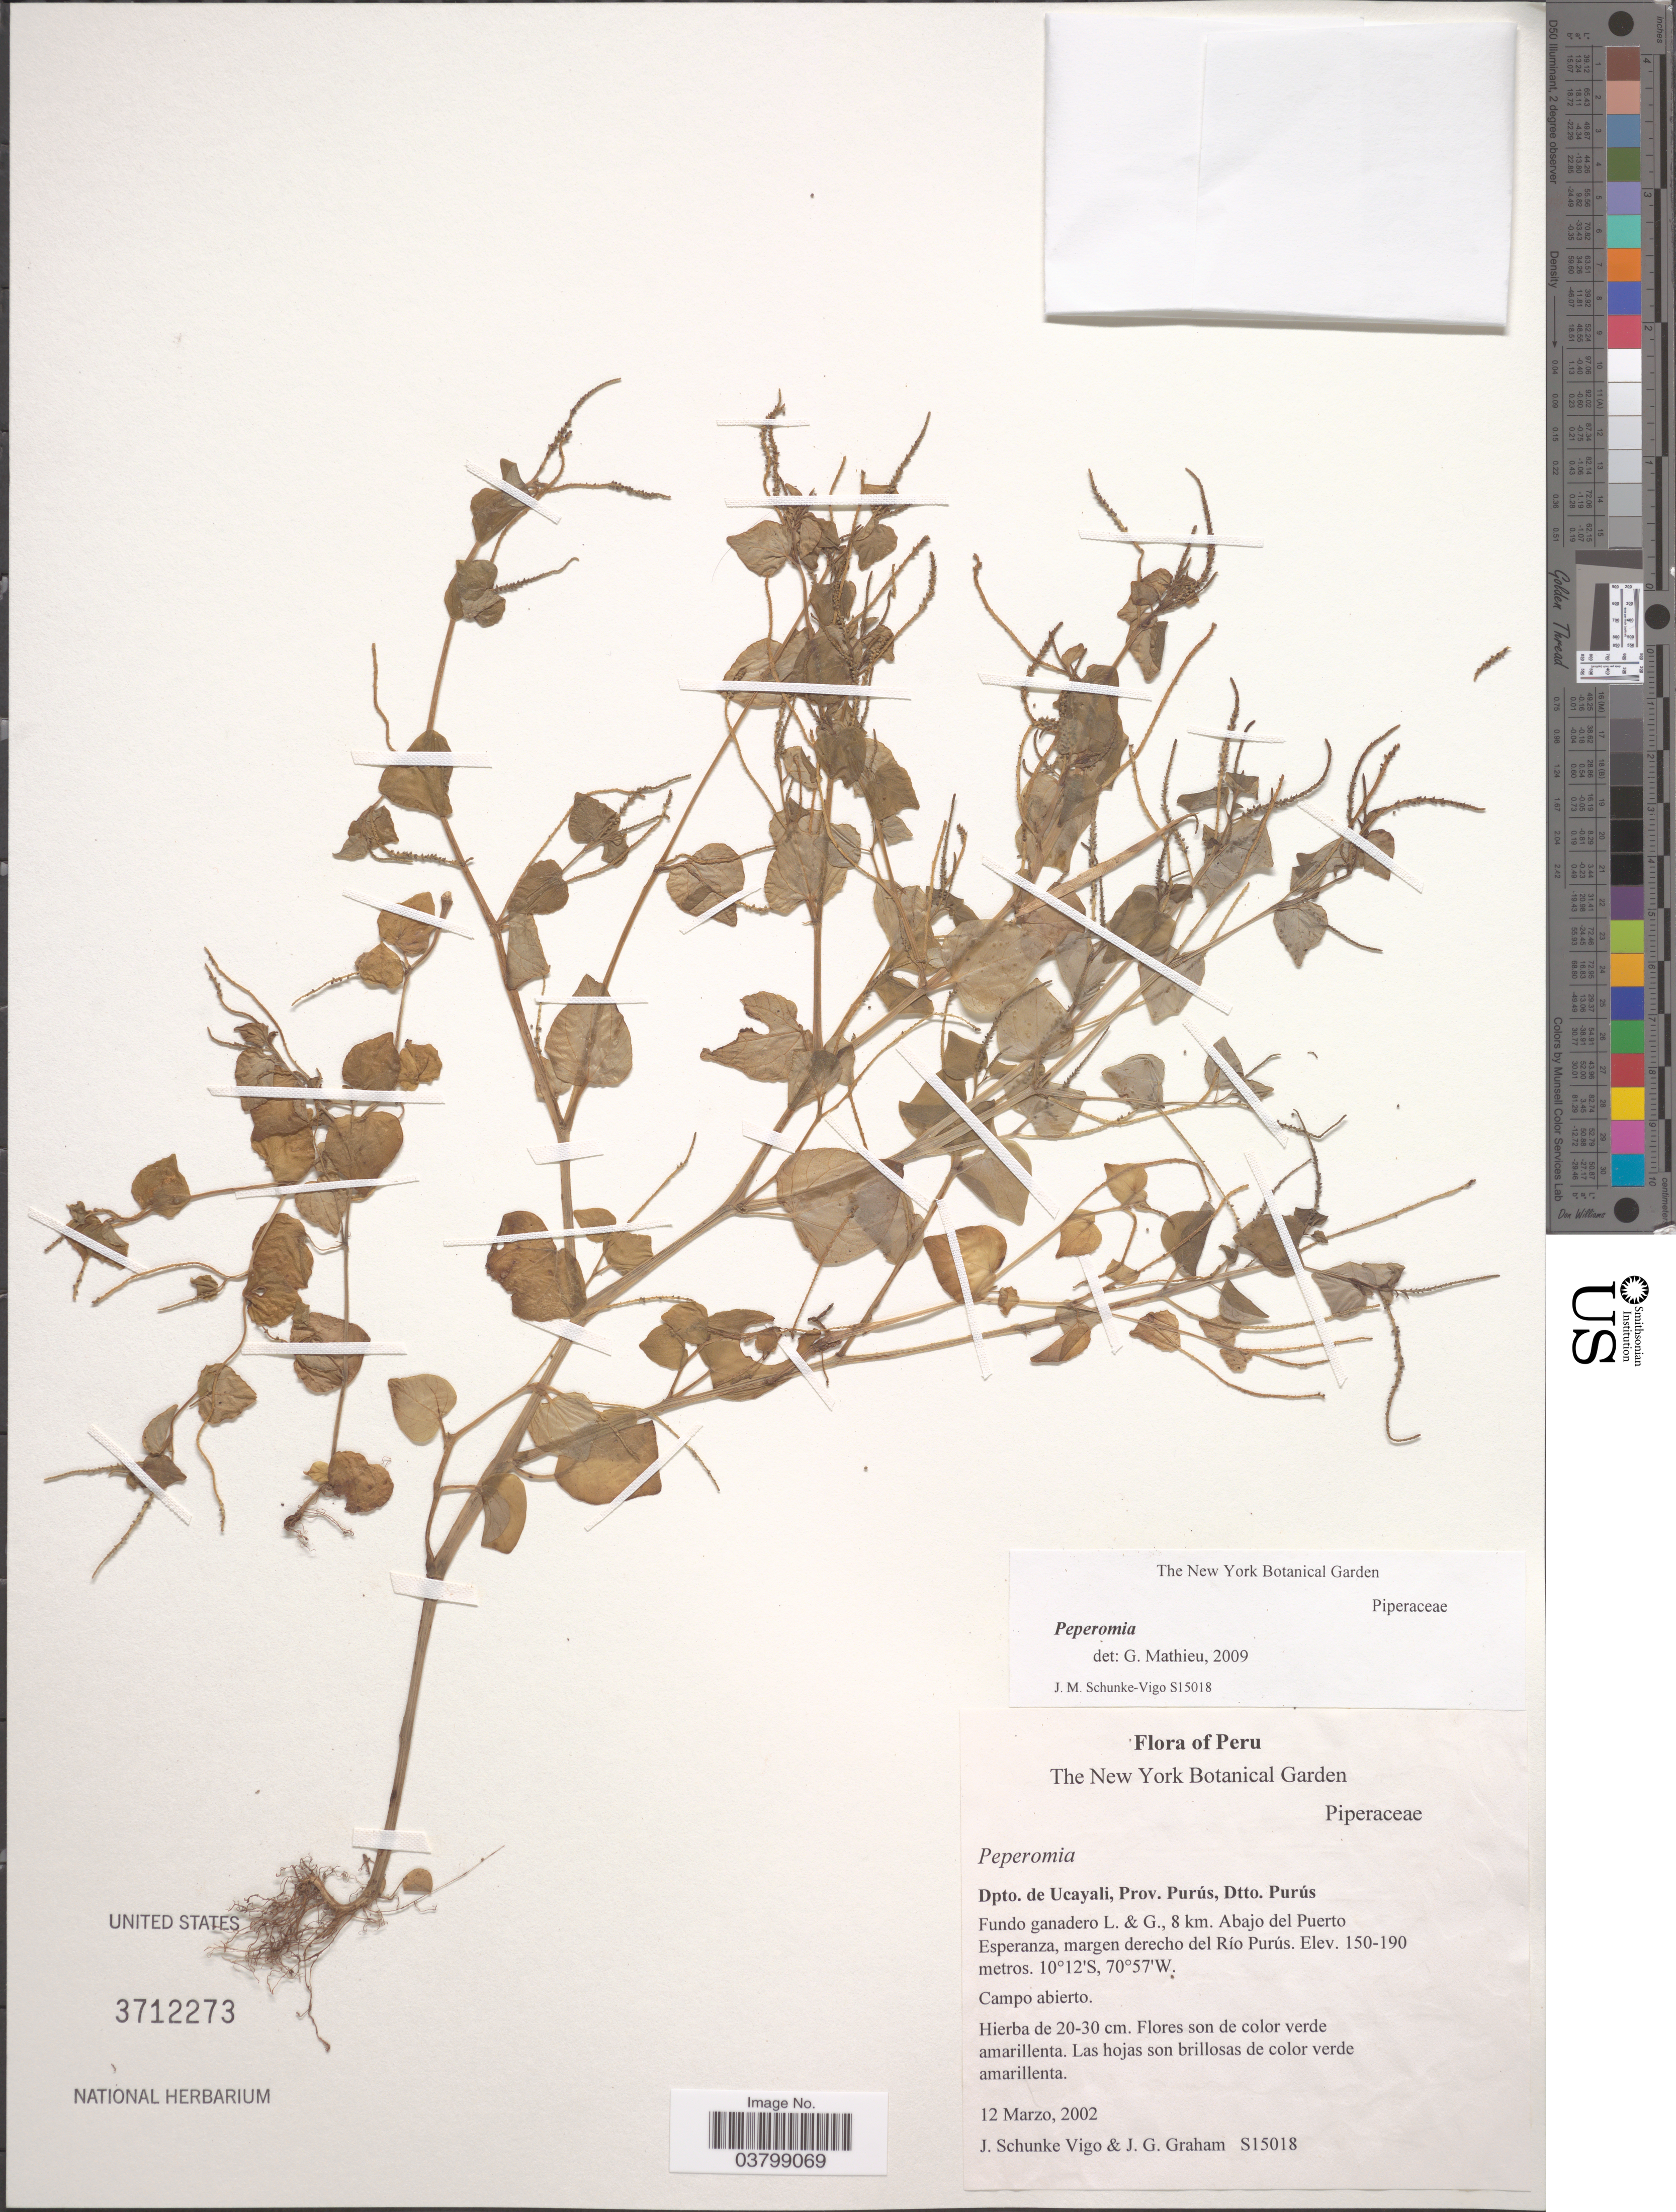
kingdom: Plantae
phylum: Tracheophyta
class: Magnoliopsida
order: Piperales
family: Piperaceae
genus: Peperomia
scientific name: Peperomia pellucida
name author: (L.) Kunth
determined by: Pino, Guillermo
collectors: J. Schunke Vigo & J. Graham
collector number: S15018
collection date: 2002-03-12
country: Peru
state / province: Ucayali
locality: Dpto. de Ucayali, Prov. Purús, Dtto. Purús. Fundo ganadero L. & G., 8 km. Abajo del Puerto Esperanza, margen derecho del Río Purús.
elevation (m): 150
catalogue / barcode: US 3712273